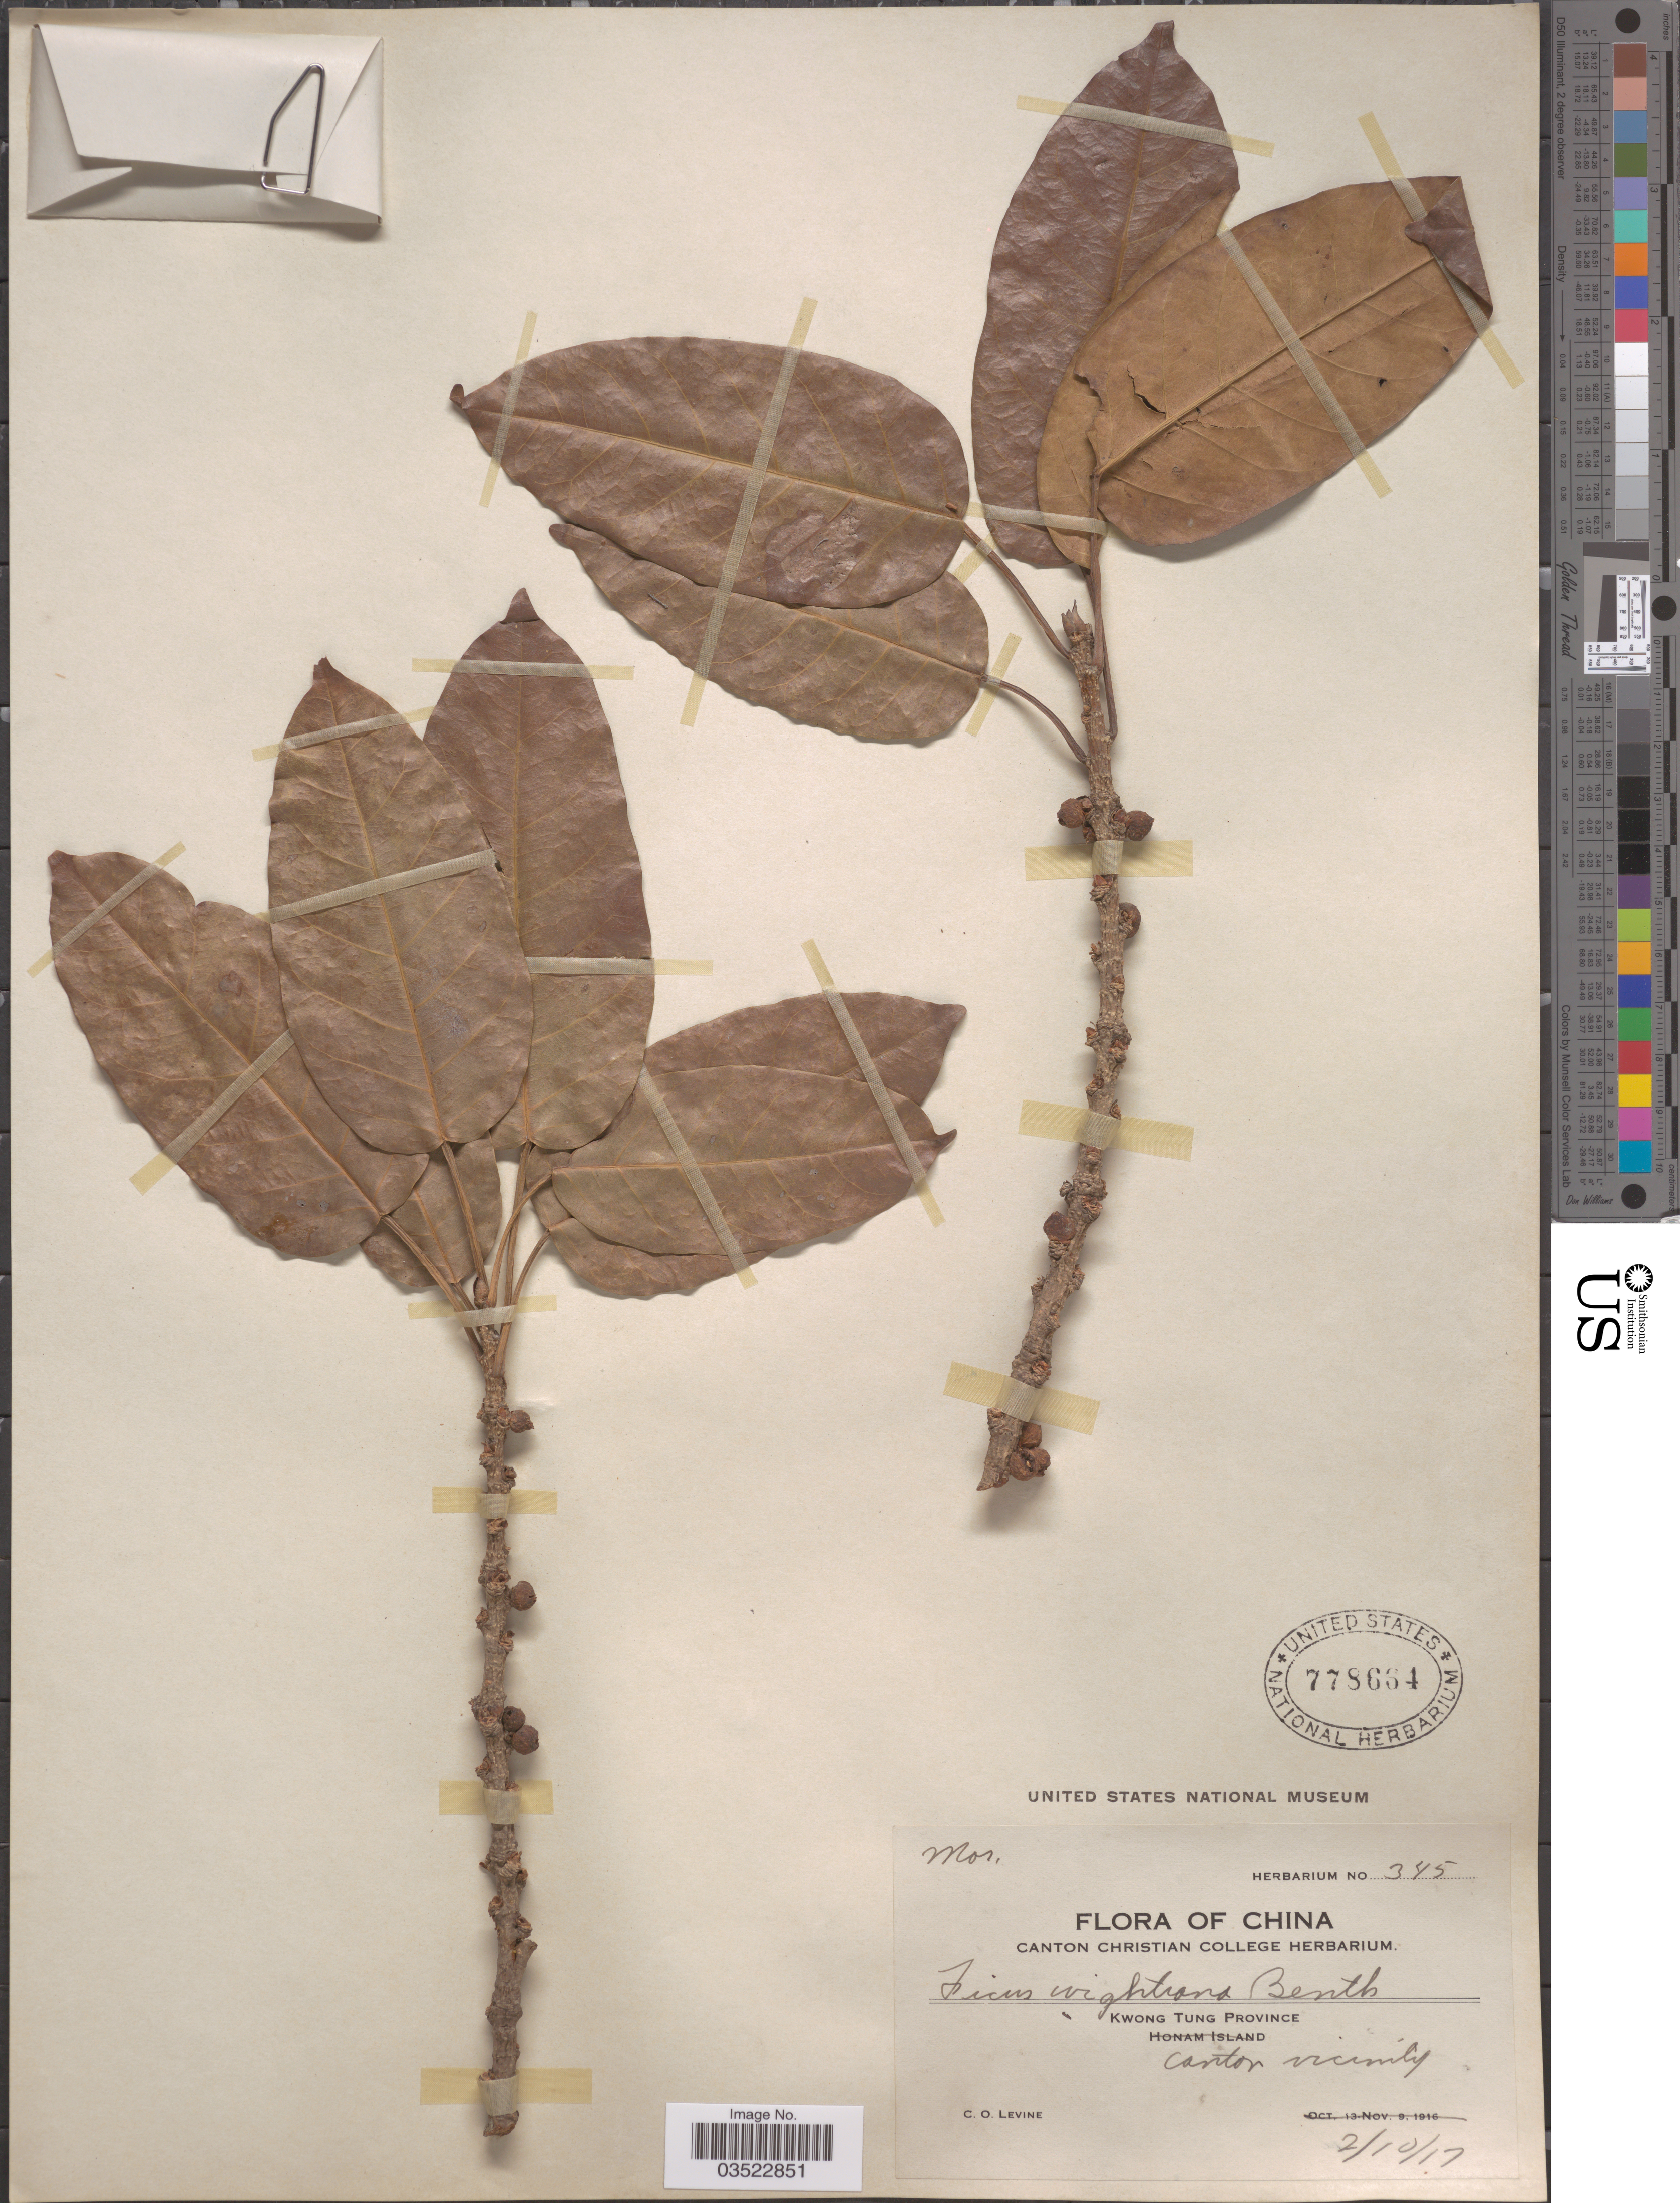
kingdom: Plantae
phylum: Tracheophyta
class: Magnoliopsida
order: Rosales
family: Moraceae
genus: Ficus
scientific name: Ficus superba var. japonica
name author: Miq.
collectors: C. O. Levine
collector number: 345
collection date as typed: Transcribed d/m/y: 2/10/17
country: China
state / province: Guangdong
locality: Kwong Tung Province. Canton vicinity.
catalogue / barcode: US 778664